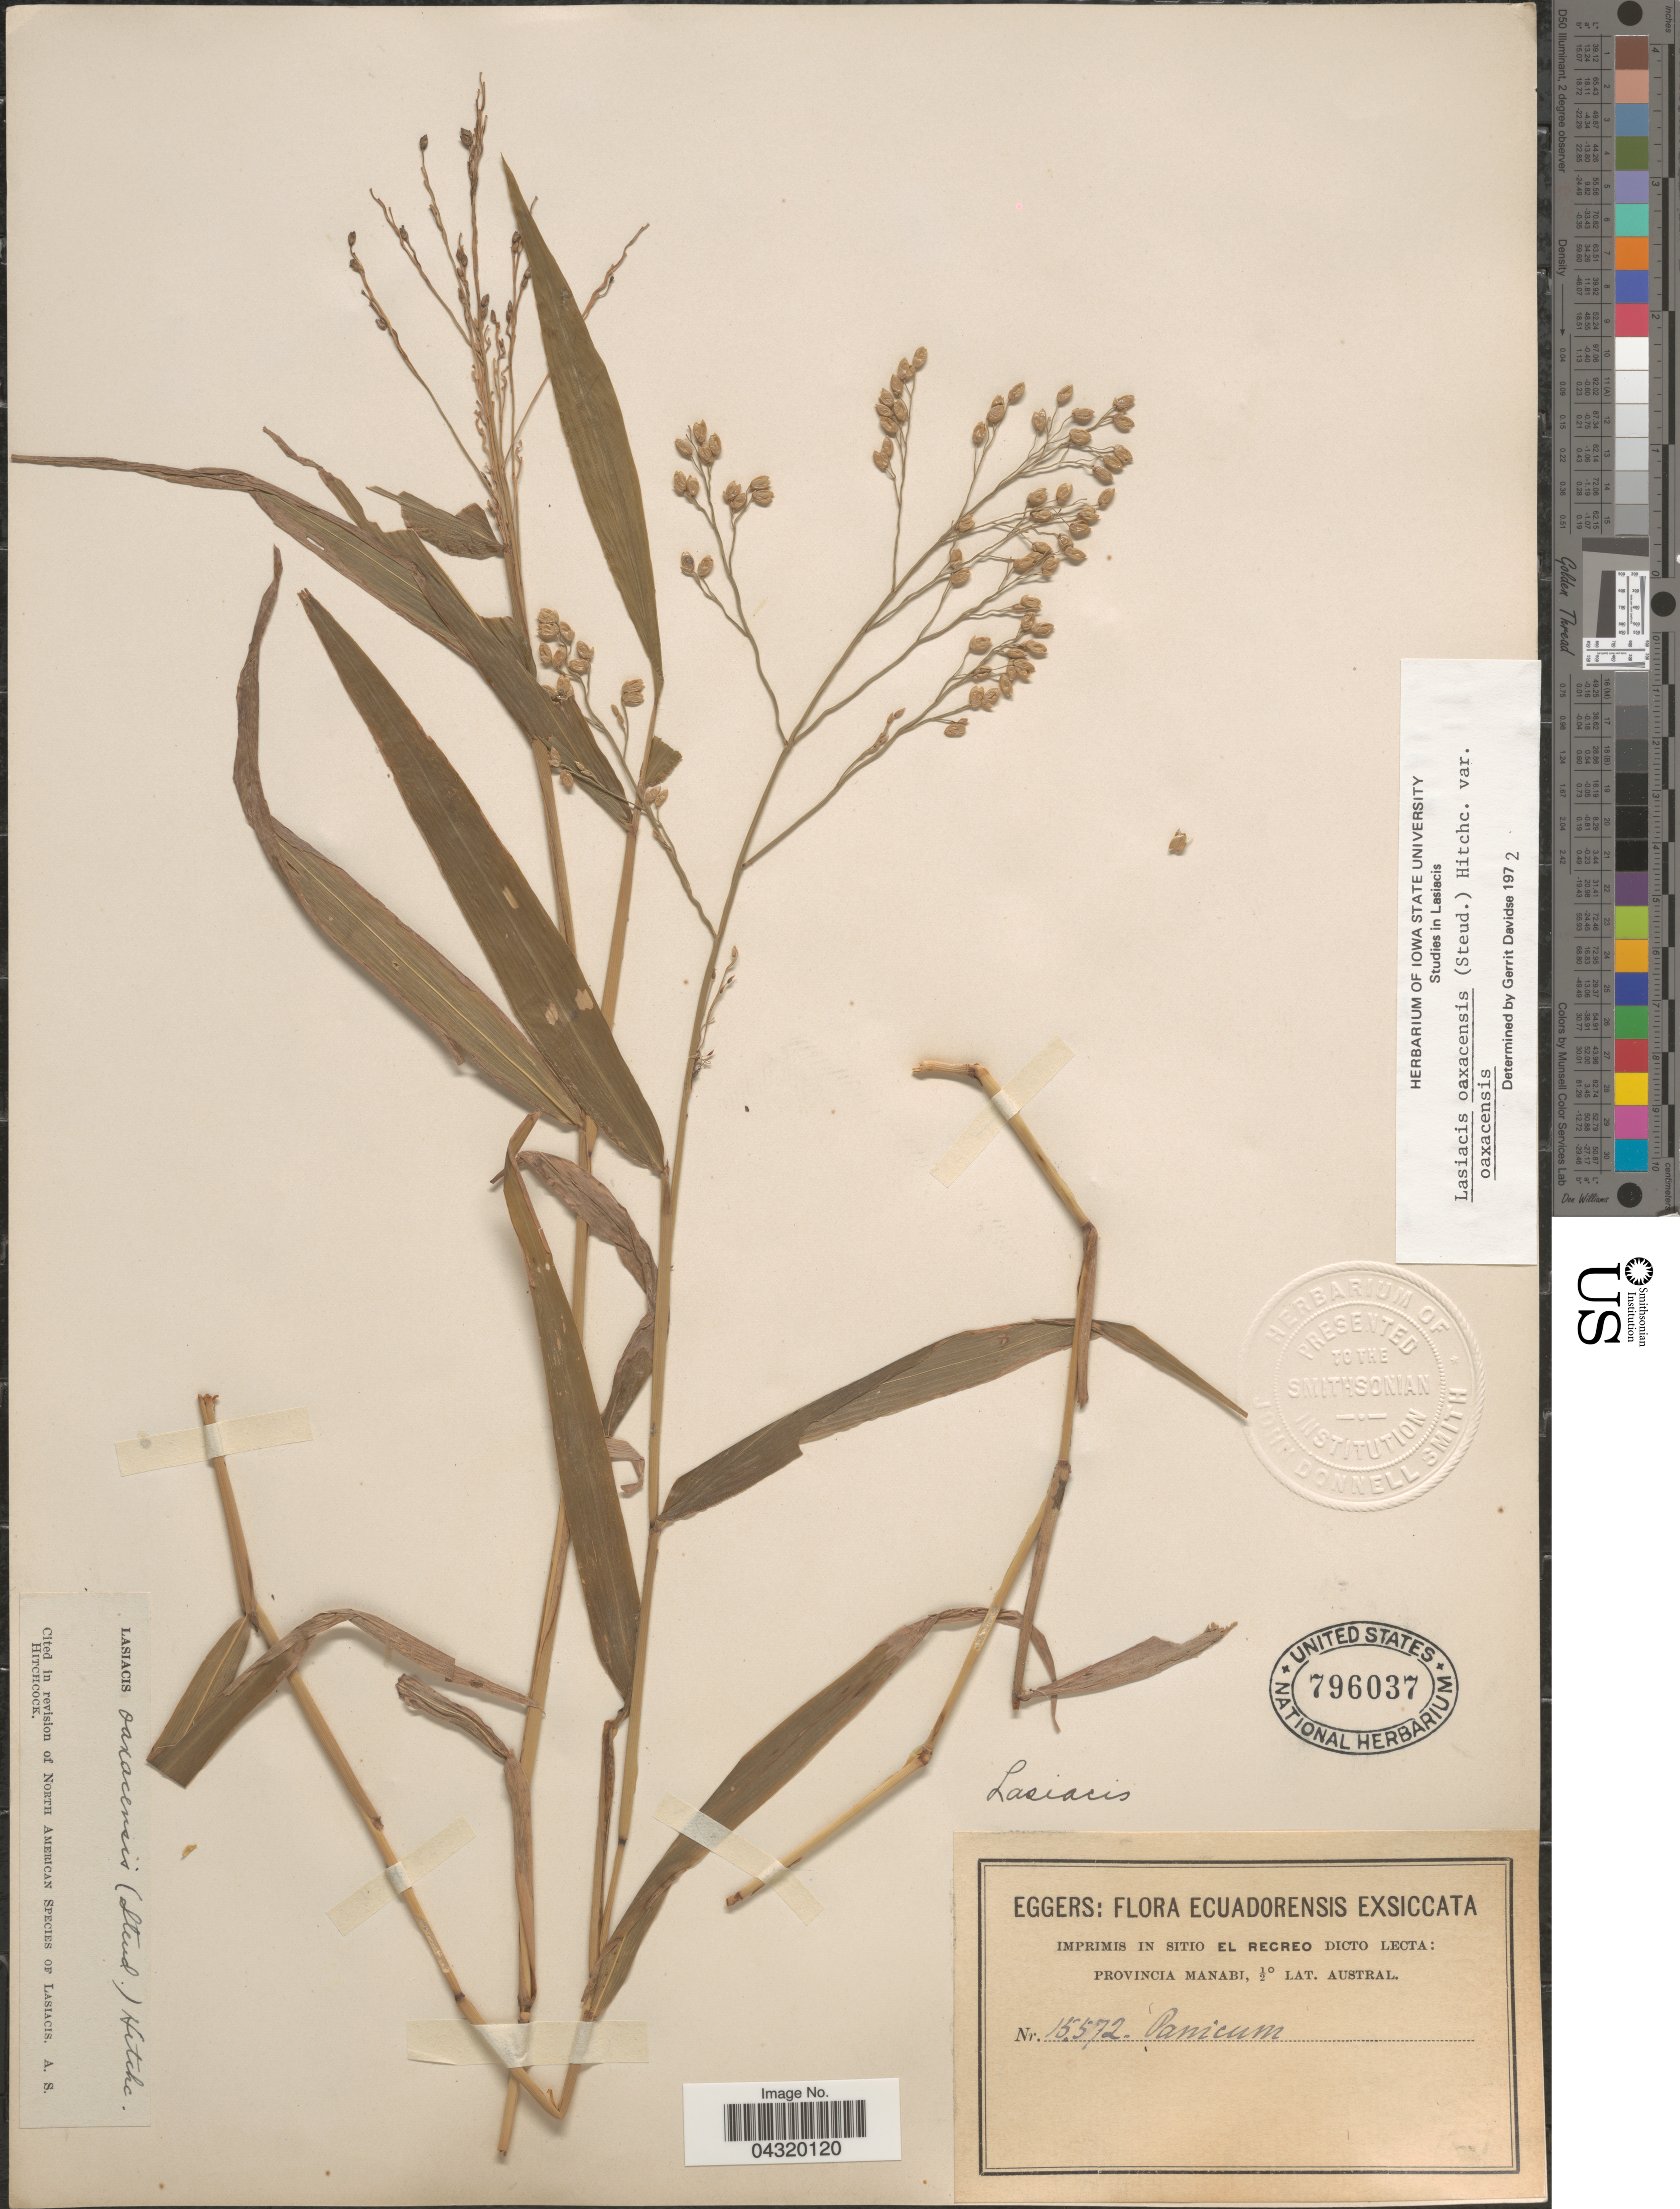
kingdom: Plantae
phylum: Tracheophyta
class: Liliopsida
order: Poales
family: Poaceae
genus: Lasiacis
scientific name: Lasiacis oaxacensis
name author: (Steud.) Hitchc.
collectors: -. Eggers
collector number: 15572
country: Ecuador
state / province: Manabí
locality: Ecuadorensis. Imprimis in sitio El Recreo.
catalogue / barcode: US 796037